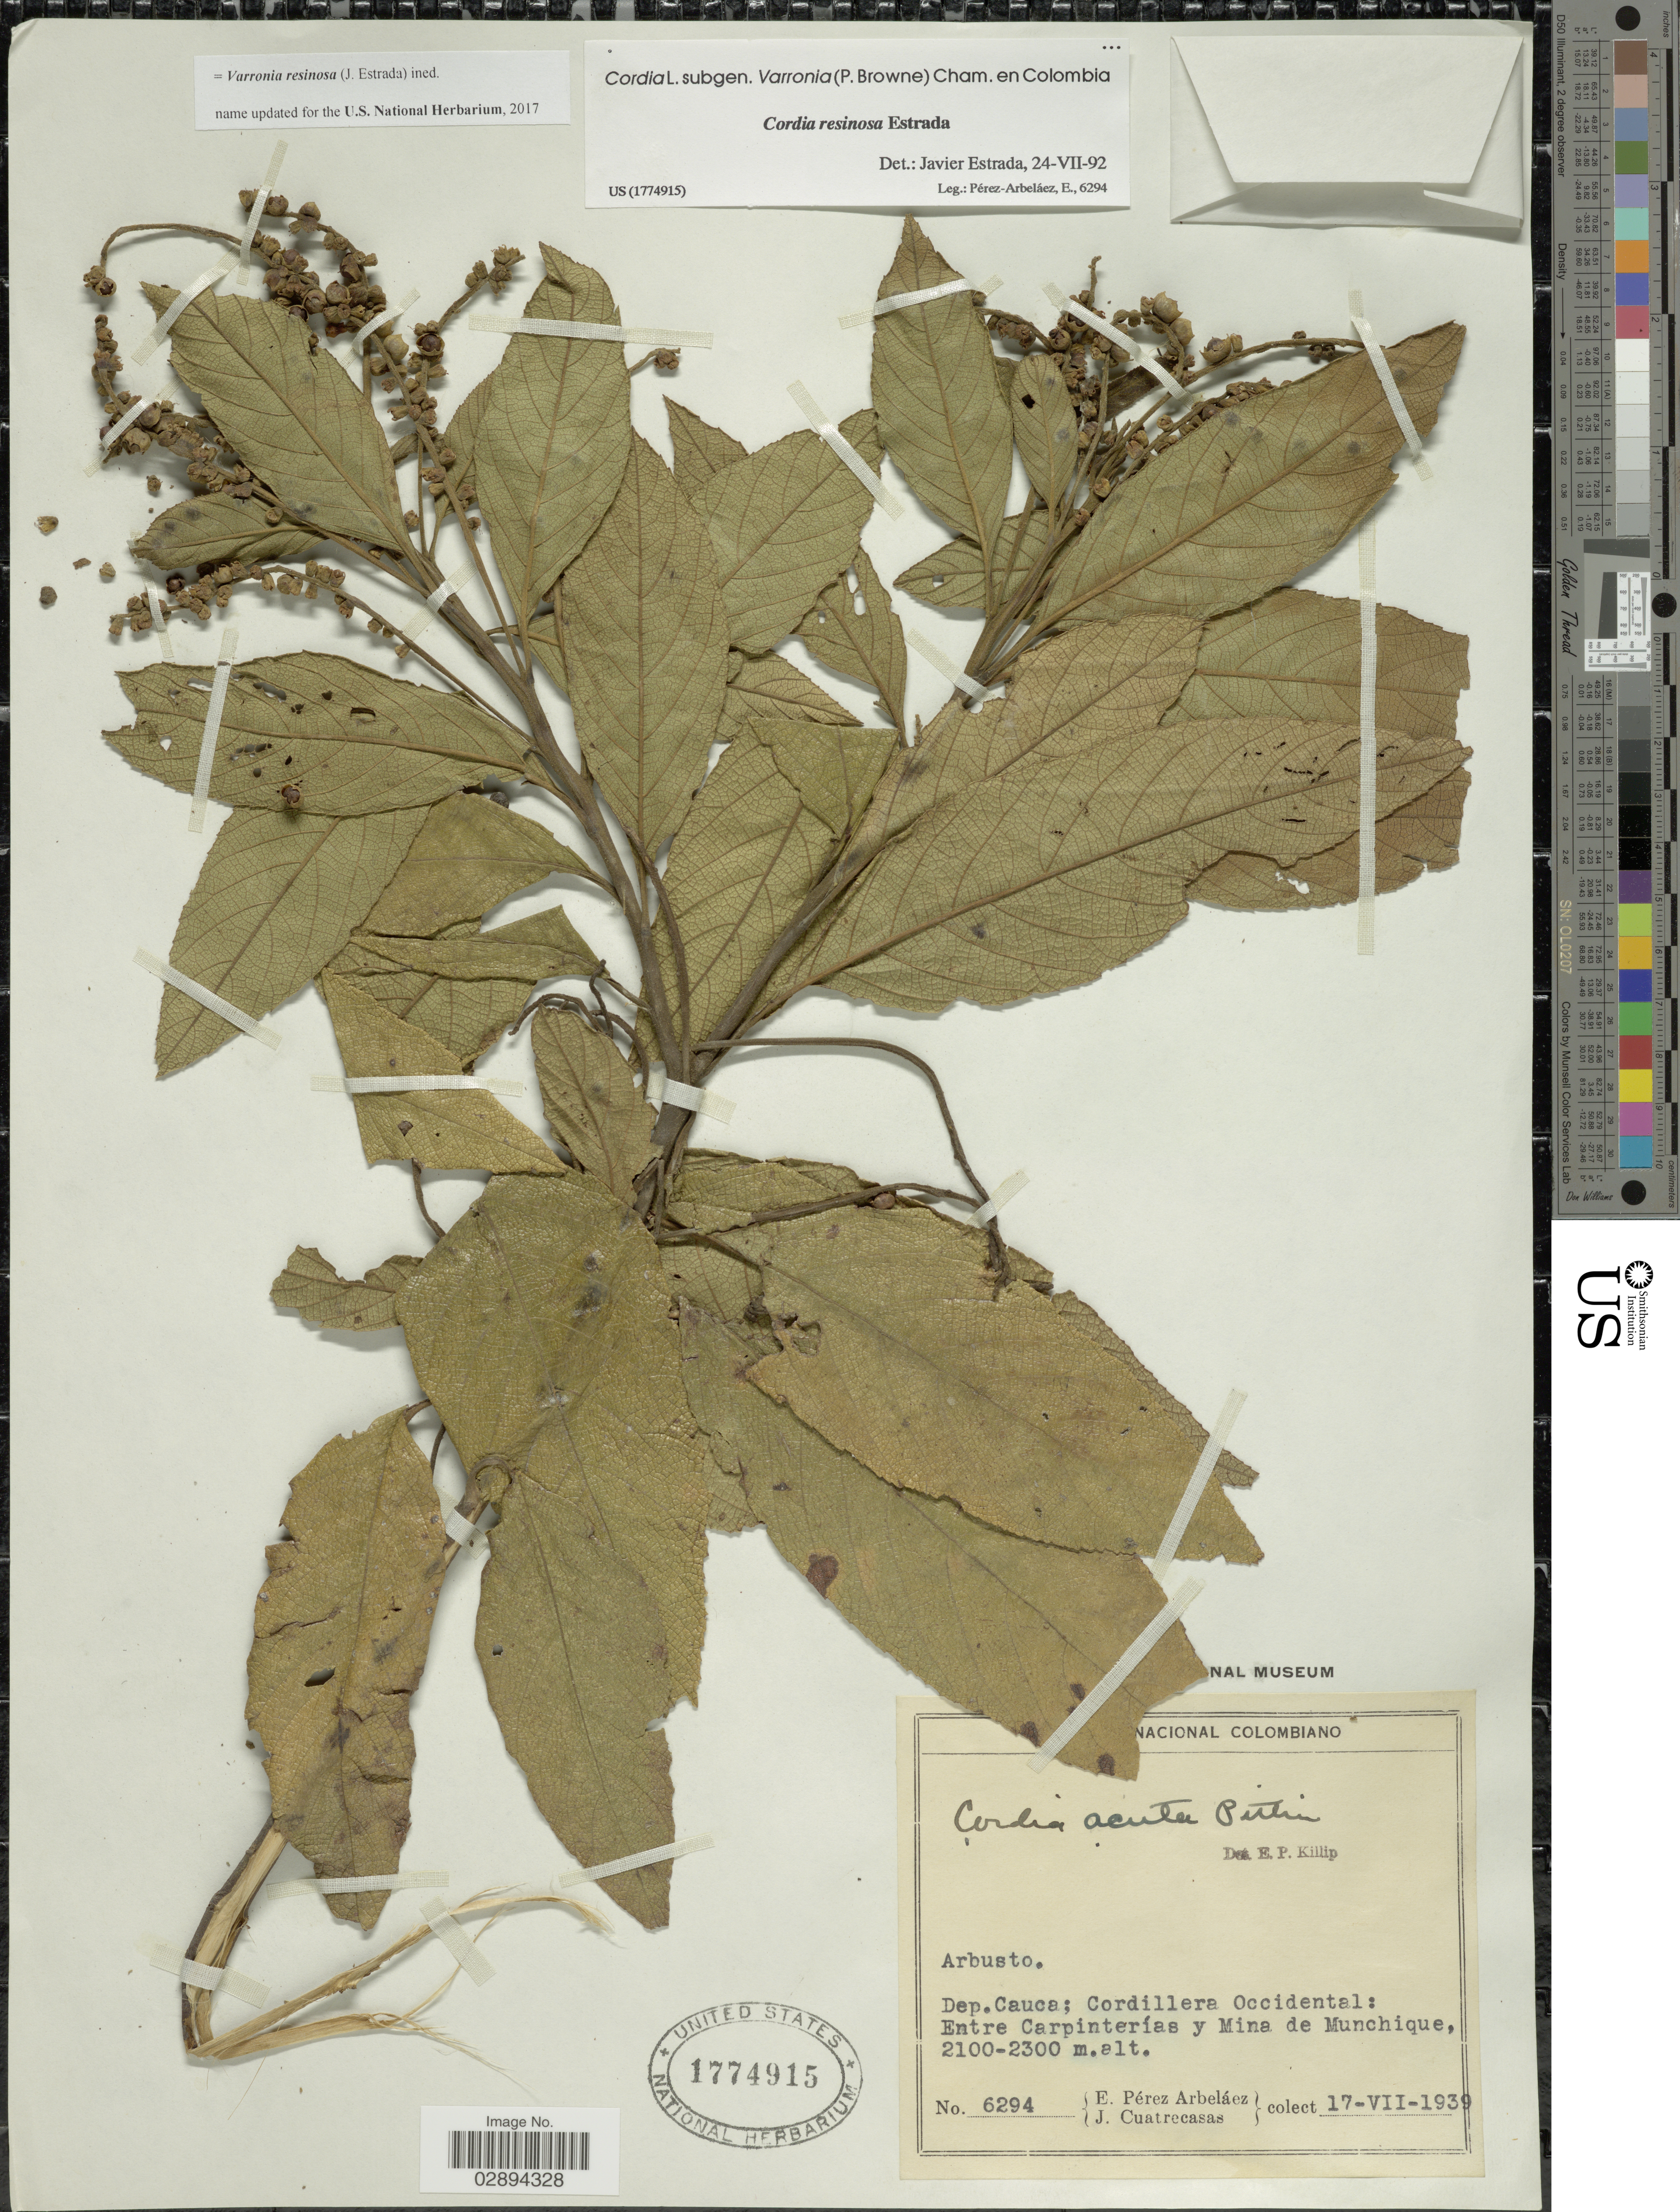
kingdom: Plantae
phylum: Tracheophyta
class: Magnoliopsida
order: Boraginales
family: Cordiaceae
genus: Varronia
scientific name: Varronia resinosa (J. Estrada) comb. nov. ined.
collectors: E. Pérez Arbeláez & J. Cuatrecasas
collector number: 6294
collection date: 1939-07-17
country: Colombia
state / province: Cauca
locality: Dep. Cauca, Cordillera Occidental, Entre Carpinterías y Mina de Munchique.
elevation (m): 2100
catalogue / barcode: US 1774915